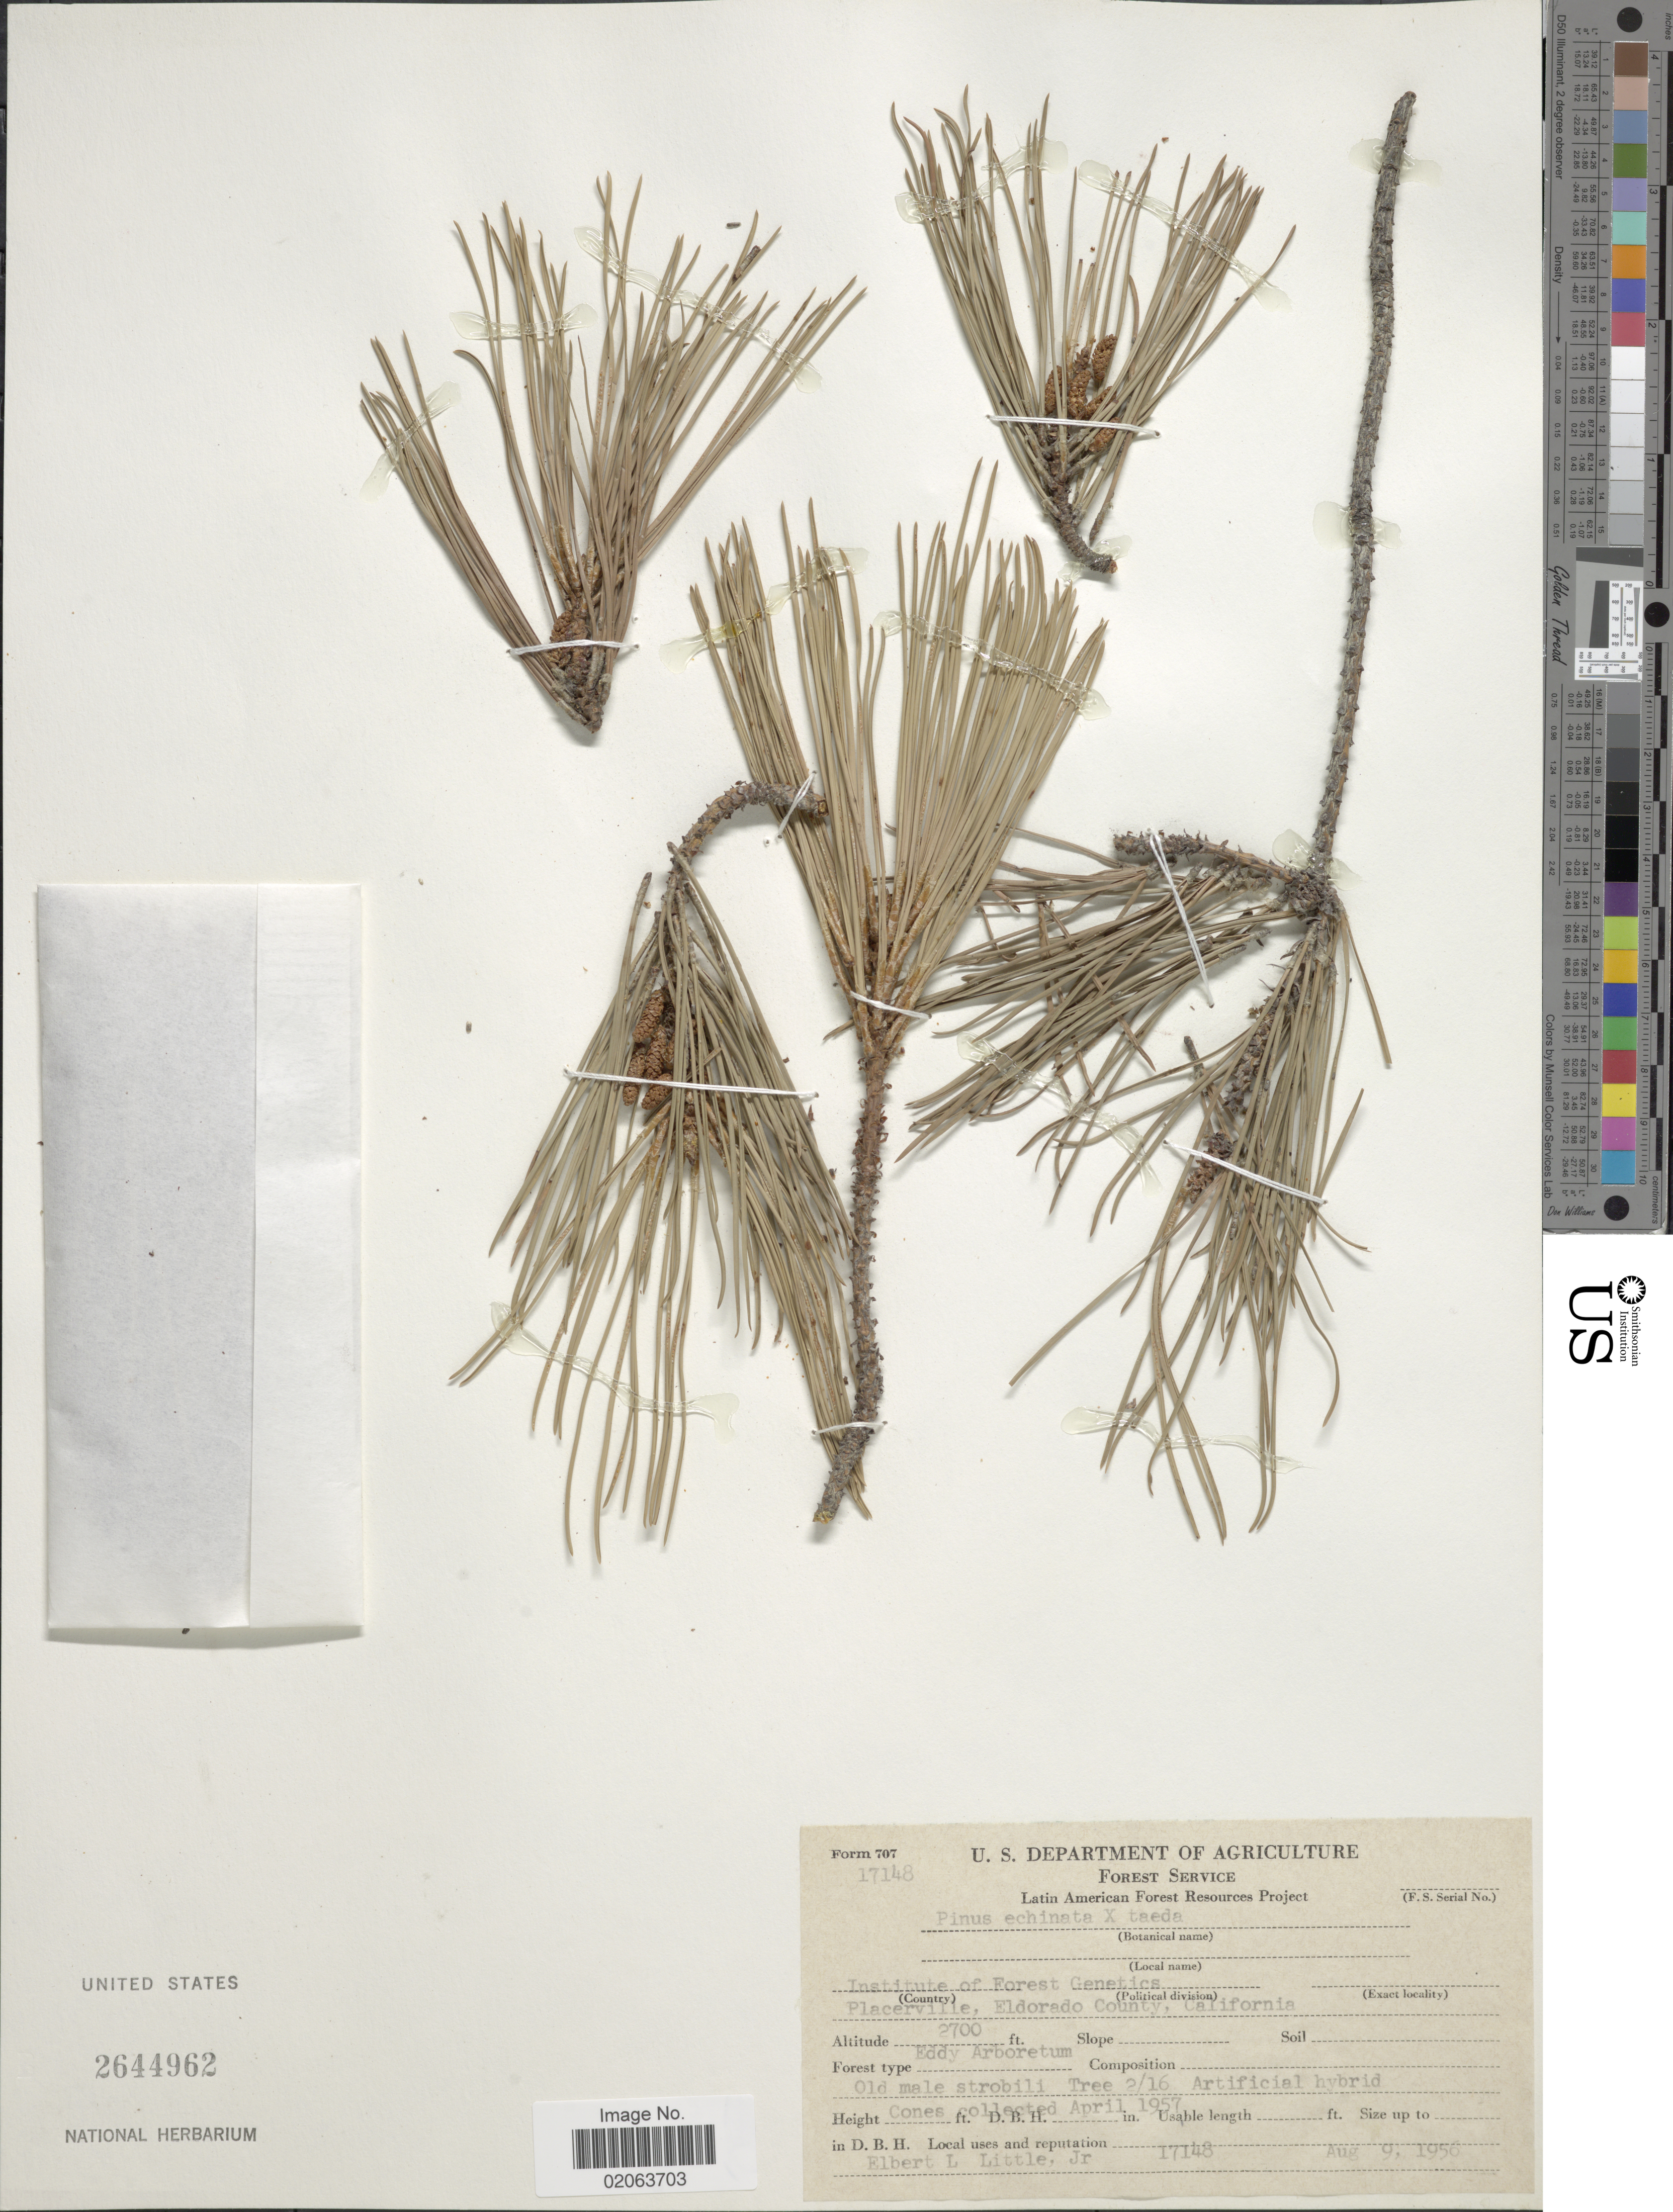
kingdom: Plantae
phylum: Tracheophyta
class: Pinopsida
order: Pinales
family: Pinaceae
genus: Pinus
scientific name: Pinus echinata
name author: Mill.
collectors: E. L. Little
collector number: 17148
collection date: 1956-08-09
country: United States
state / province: California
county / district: El Dorado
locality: Institute of Forest Genetics. Placerville, Eldorado County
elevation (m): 823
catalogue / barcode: US 2644962